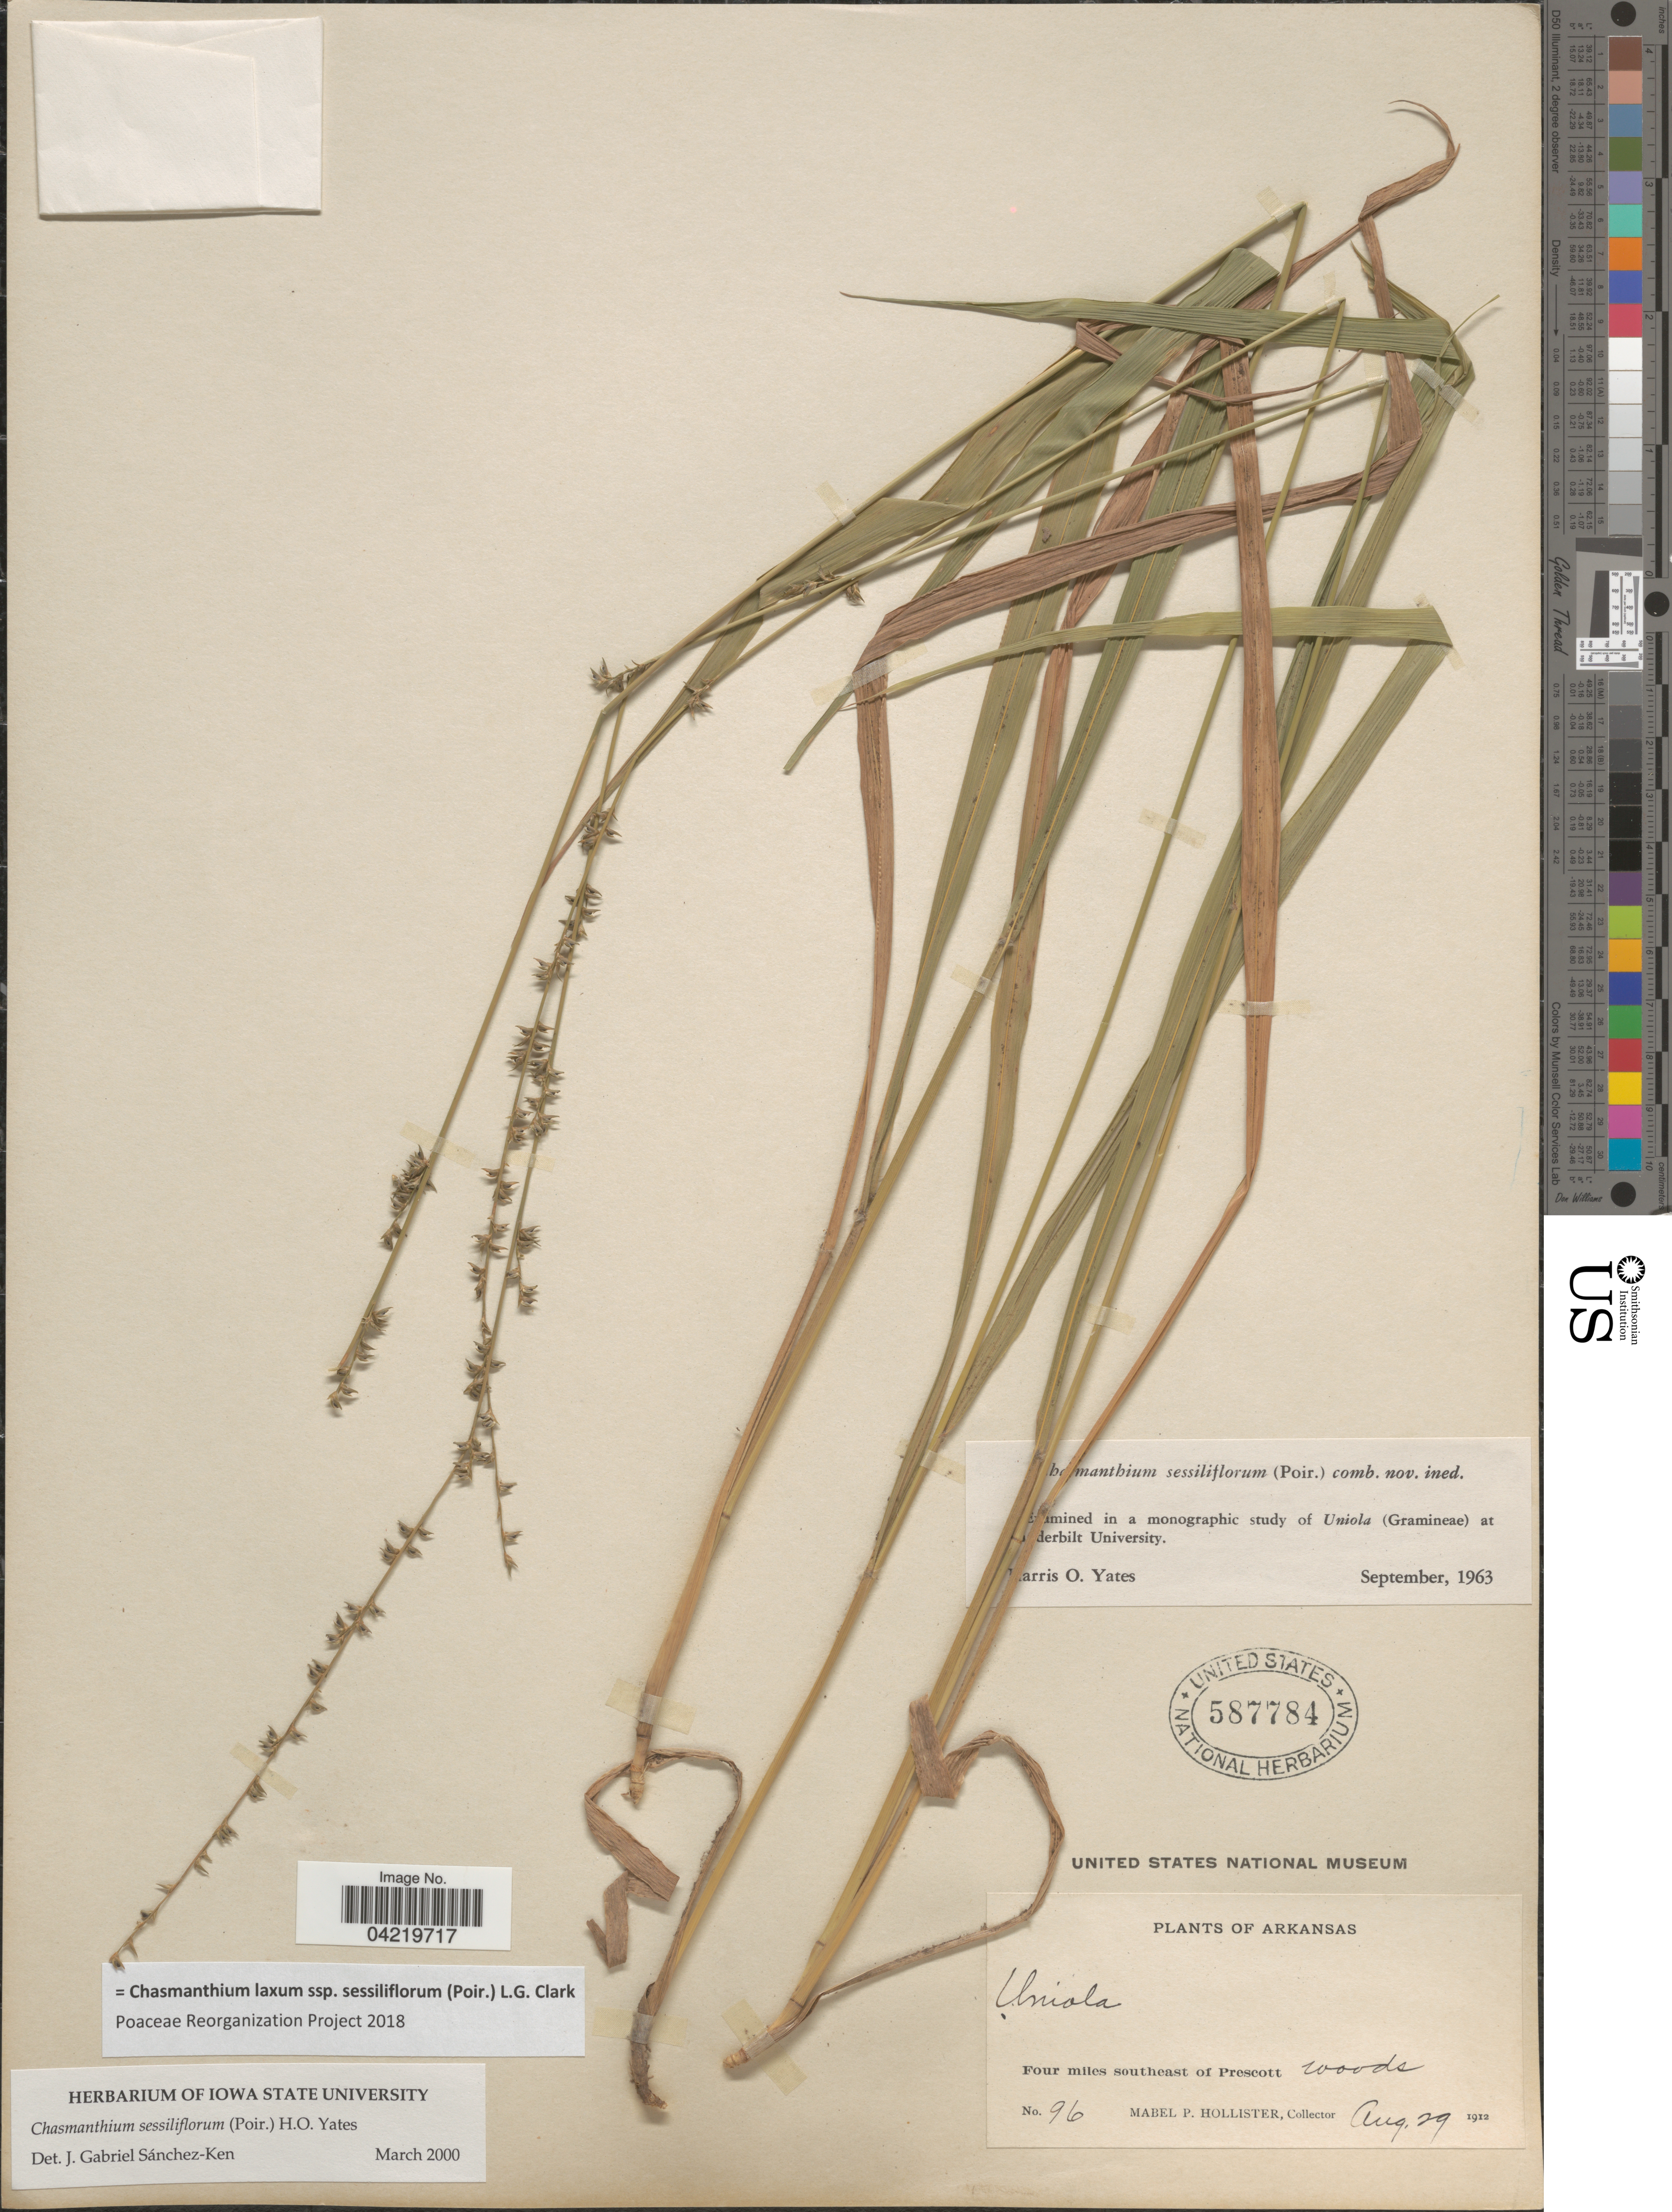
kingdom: Plantae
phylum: Tracheophyta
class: Liliopsida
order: Poales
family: Poaceae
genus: Chasmanthium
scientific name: Chasmanthium laxum subsp. sessiliflorum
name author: (L.) H.O. Yates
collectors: M. Hollister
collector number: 96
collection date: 1912-08-29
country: United States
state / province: Arkansas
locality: Four miles southeast of Prescott woods.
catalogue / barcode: US 587784